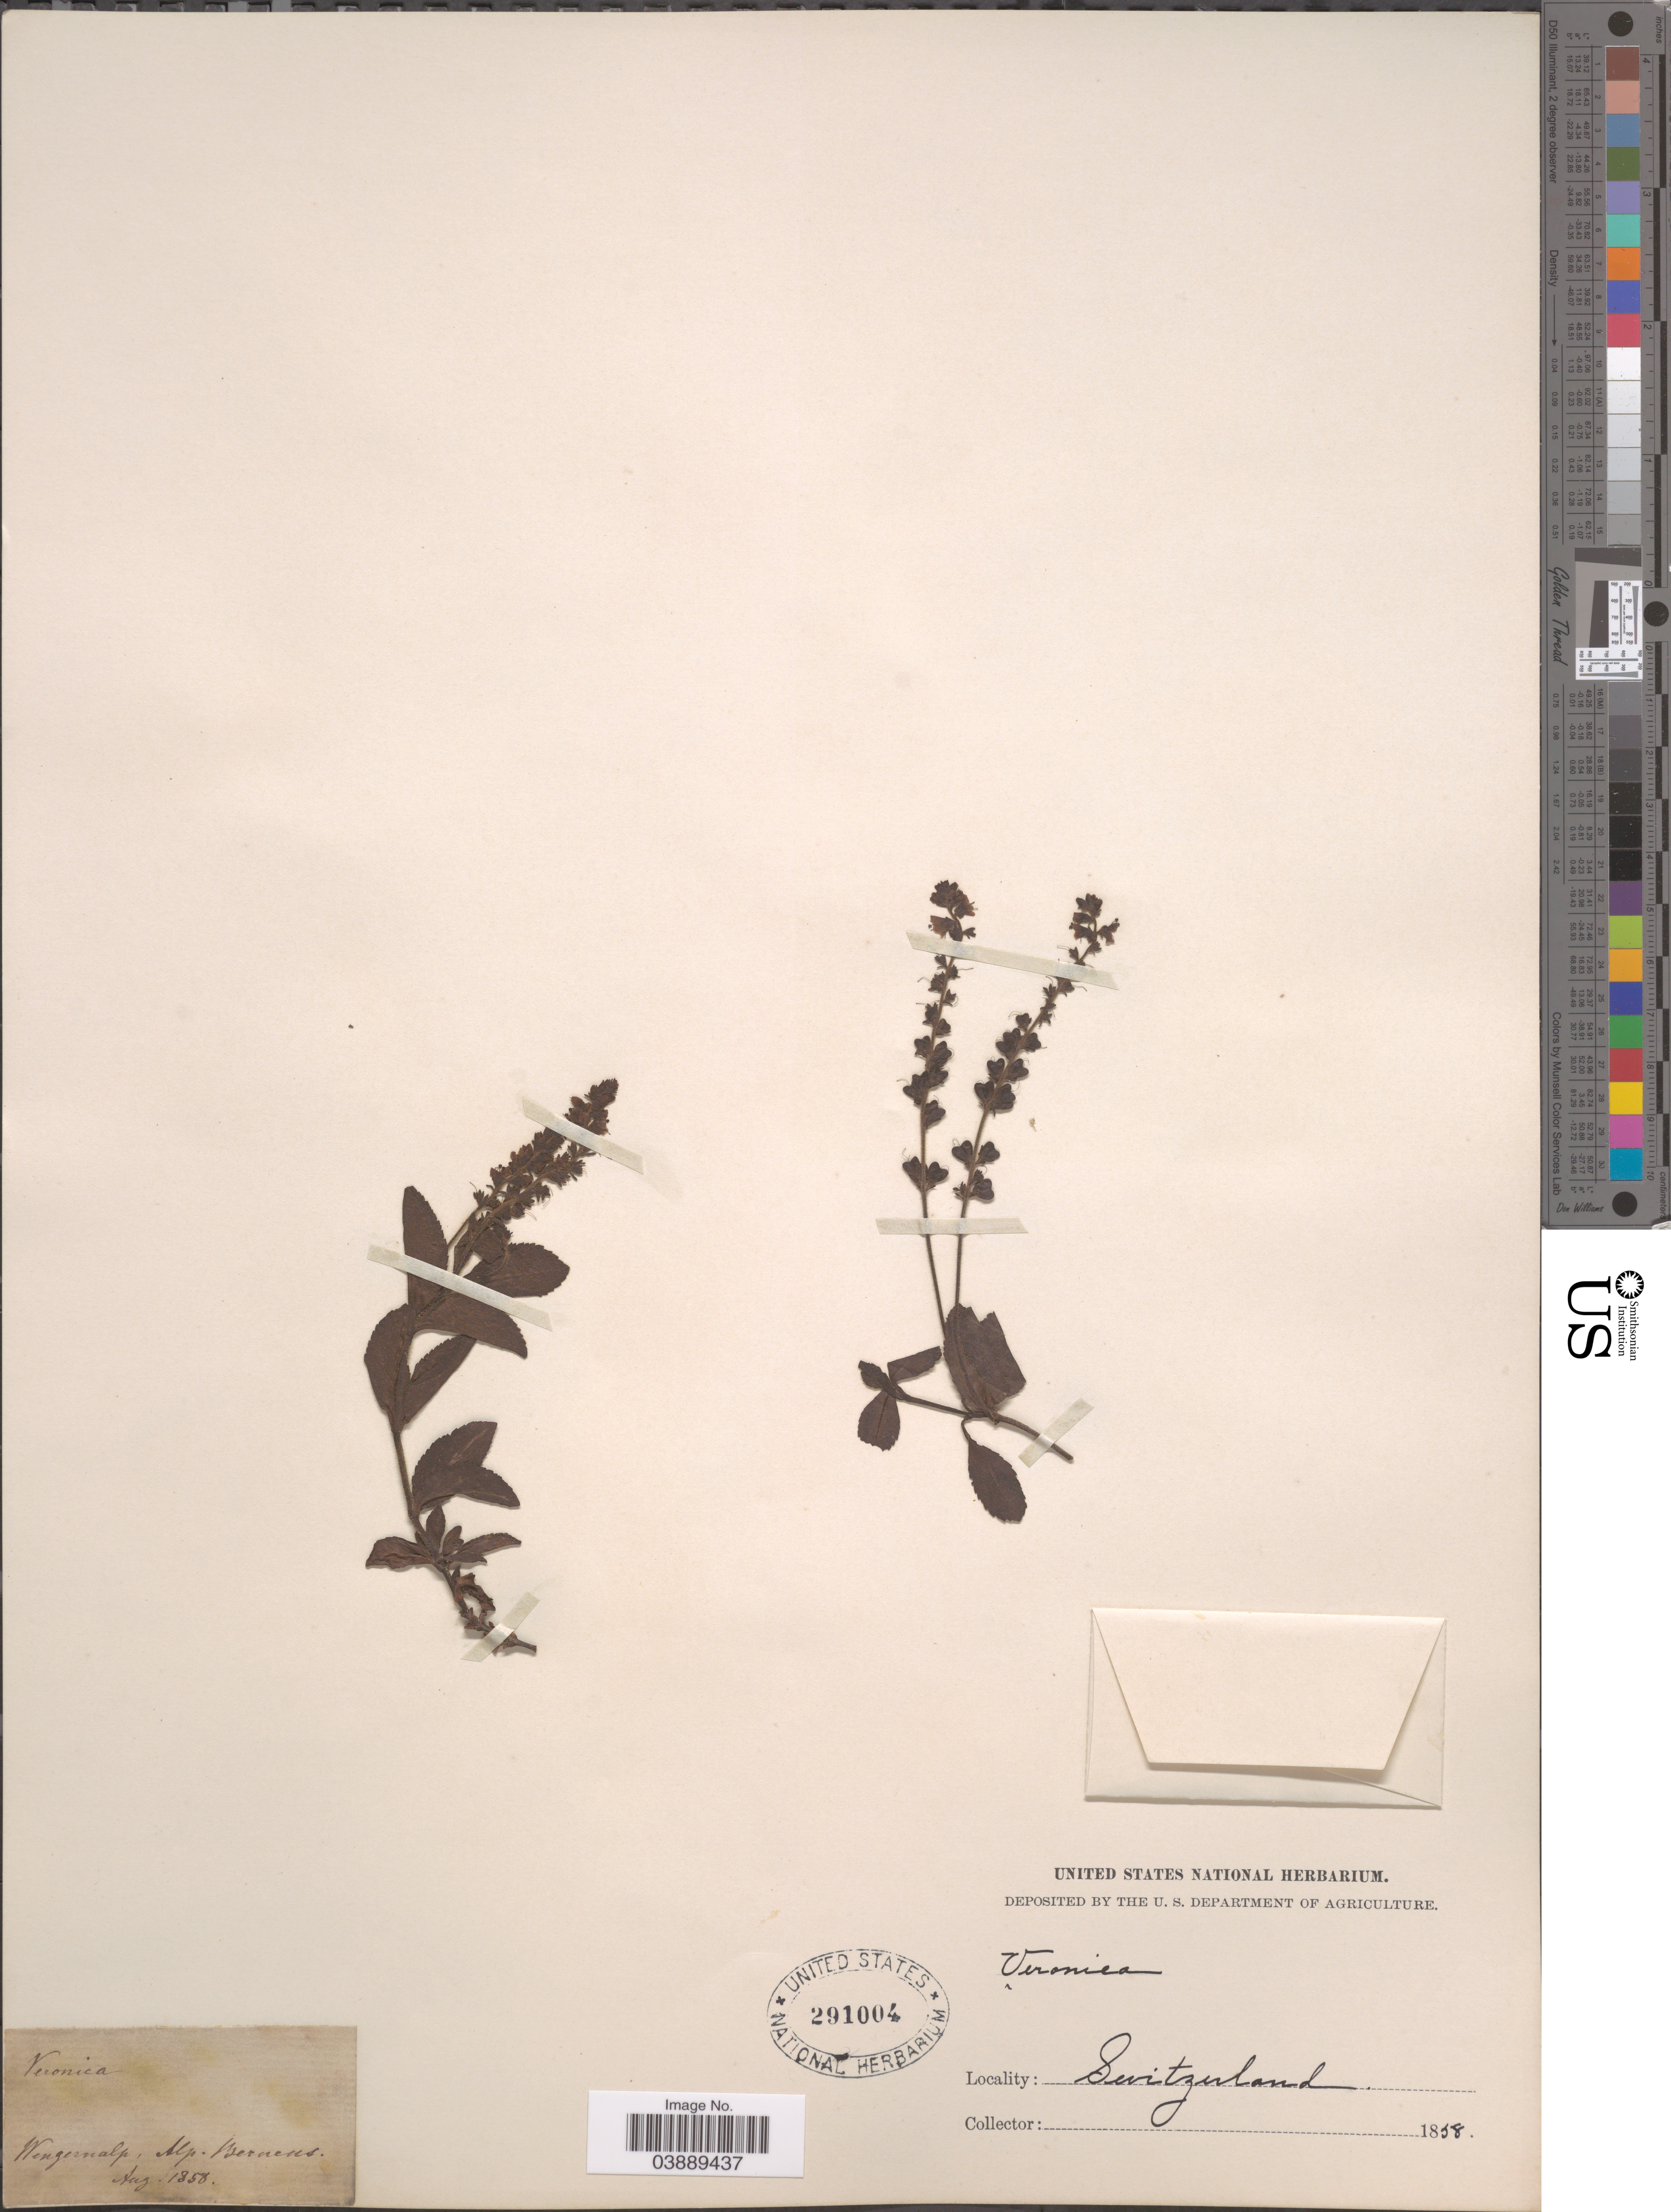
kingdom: Plantae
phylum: Tracheophyta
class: Magnoliopsida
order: Lamiales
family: Plantaginaceae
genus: Veronica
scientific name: Veronica officinalis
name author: L.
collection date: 1858-08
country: Switzerland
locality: Wengernalp, Alp. Bernens.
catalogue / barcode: US 291004